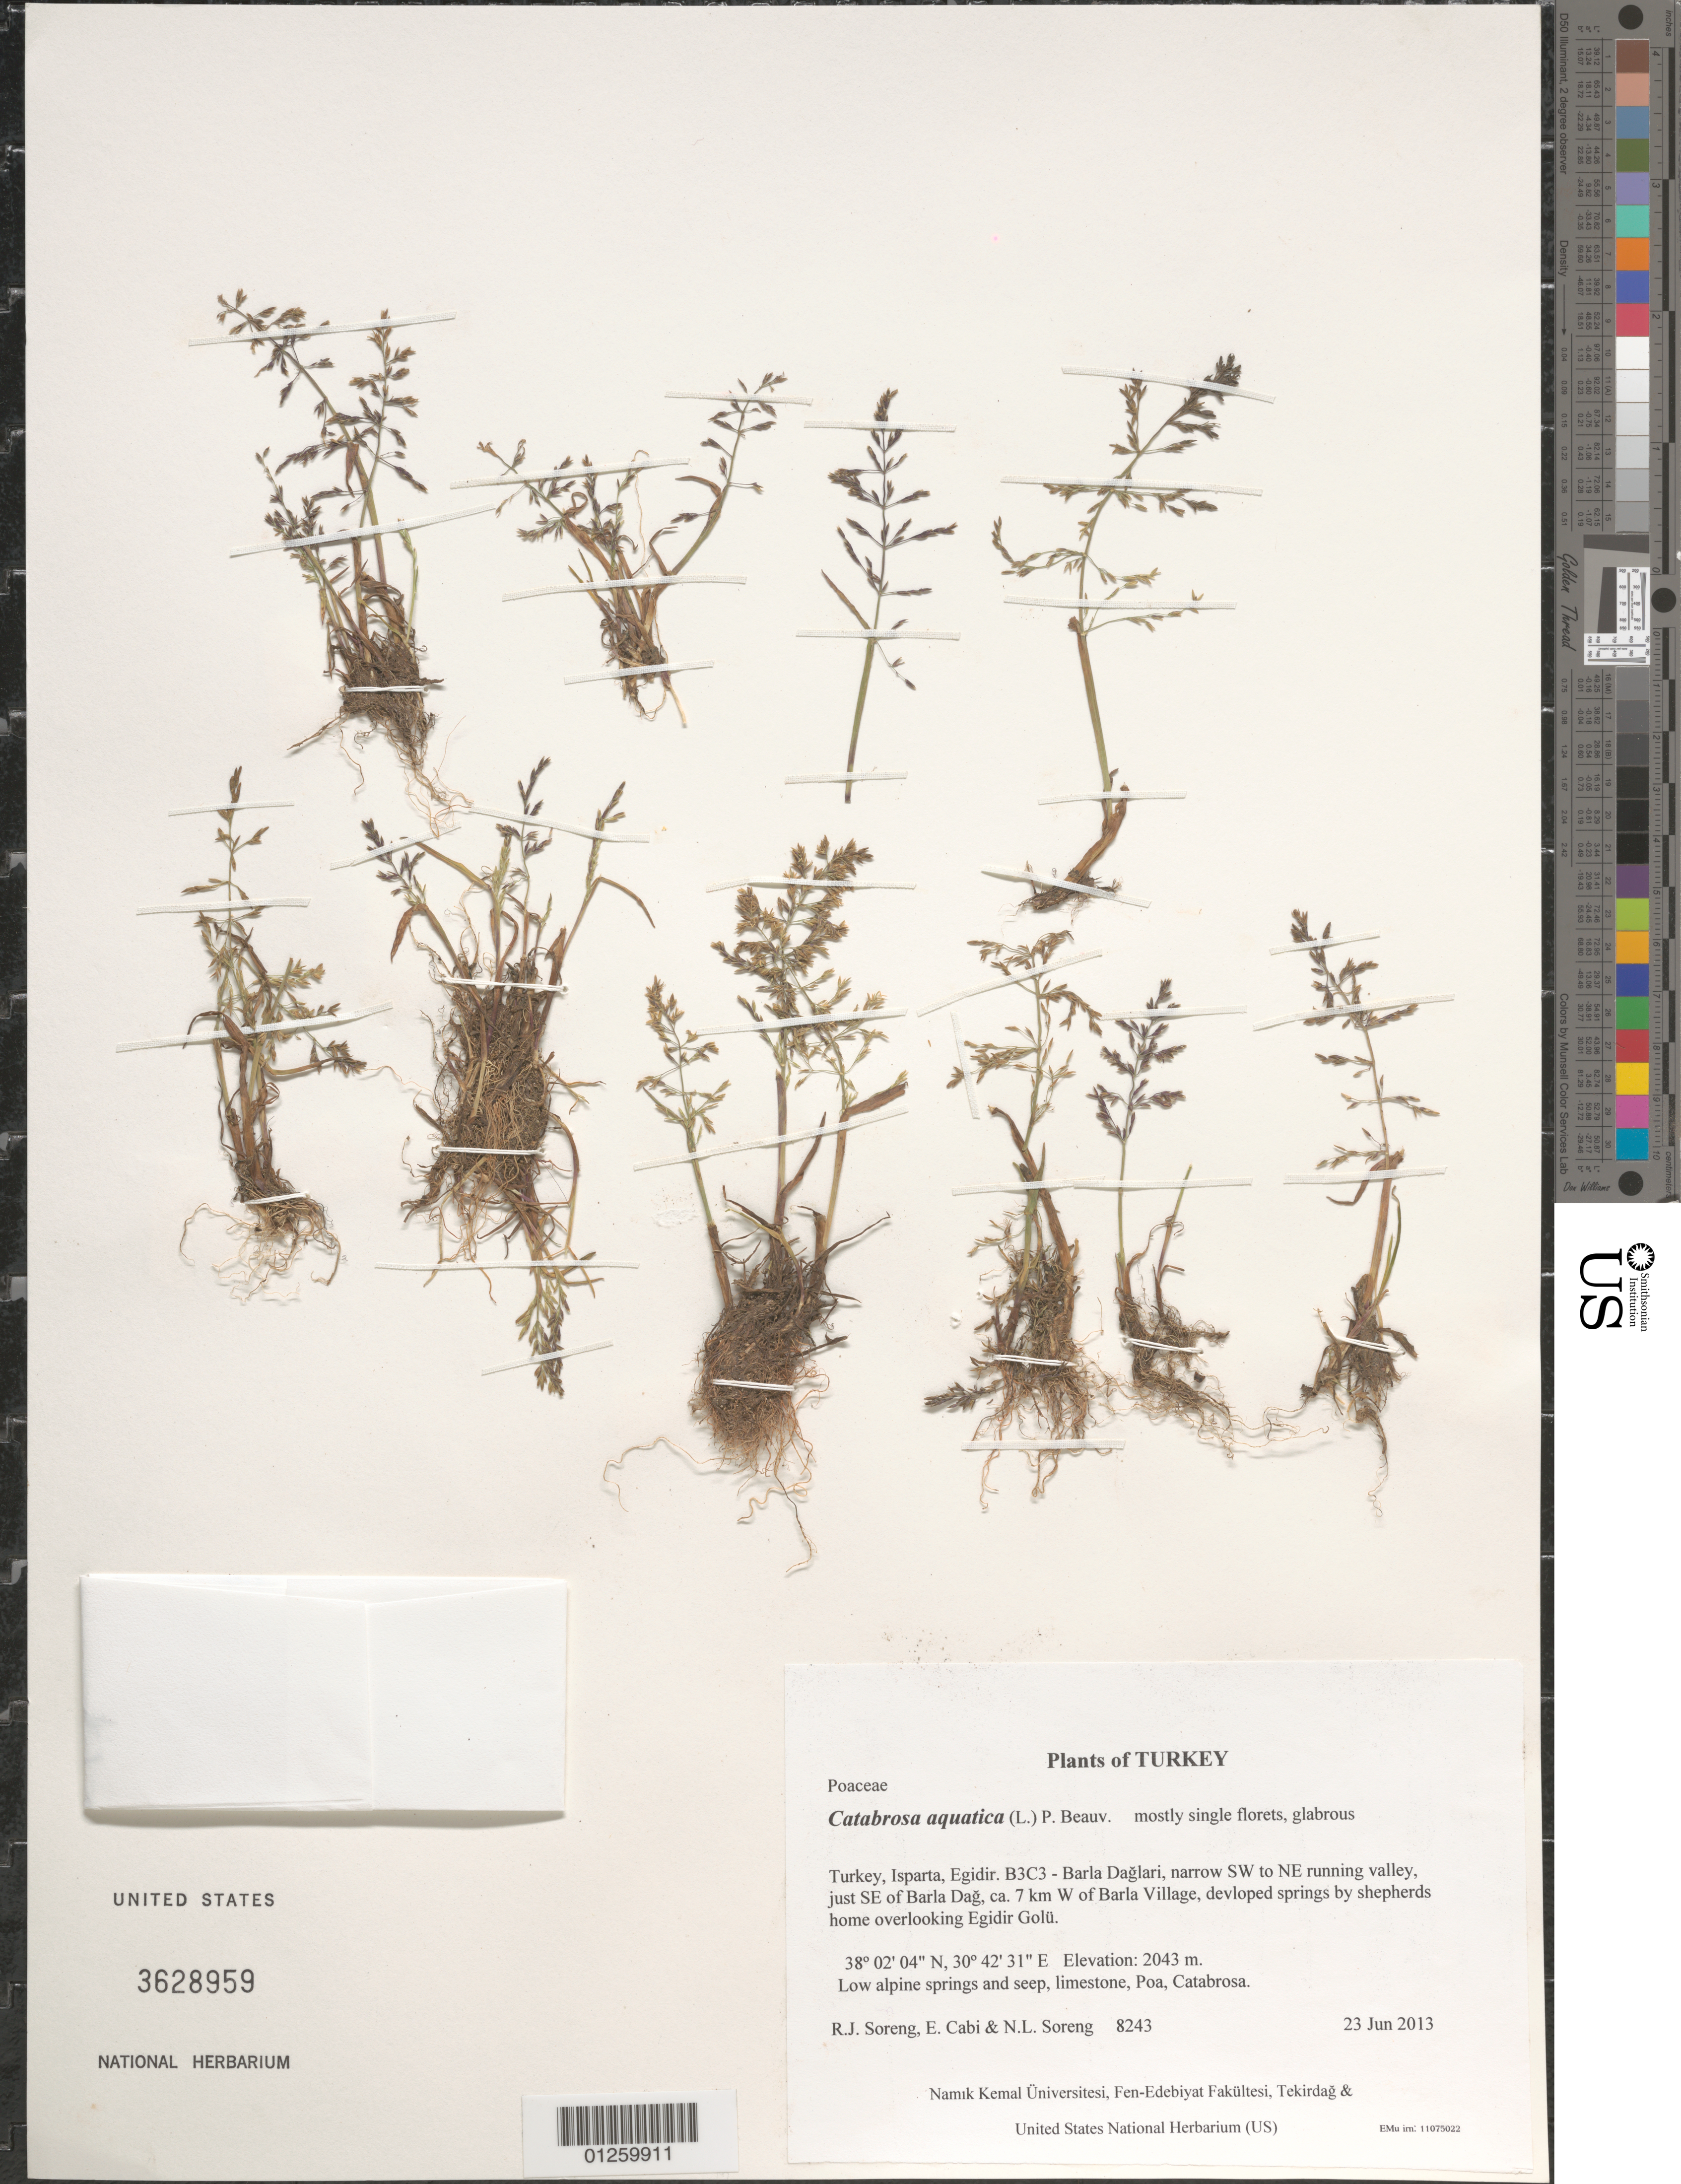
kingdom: Plantae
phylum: Tracheophyta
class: Liliopsida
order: Poales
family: Poaceae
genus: Catabrosa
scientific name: Catabrosa aquatica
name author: (L.) P. Beauv.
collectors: R. J. Soreng, E. Cabi & N. L. Soreng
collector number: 8243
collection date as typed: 2013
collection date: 2013-06-23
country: Turkey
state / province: Isparta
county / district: Egidir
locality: B3C3 - Barla Daglari, narrow SW to NE running valley, just SE of Barla Dagi, ca. 7 km W of Barla Village, devloped springs by shepherds home overlooking Egidir Gölü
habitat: Low alpine springs and seep, limestone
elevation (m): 2043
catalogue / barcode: US 3628959